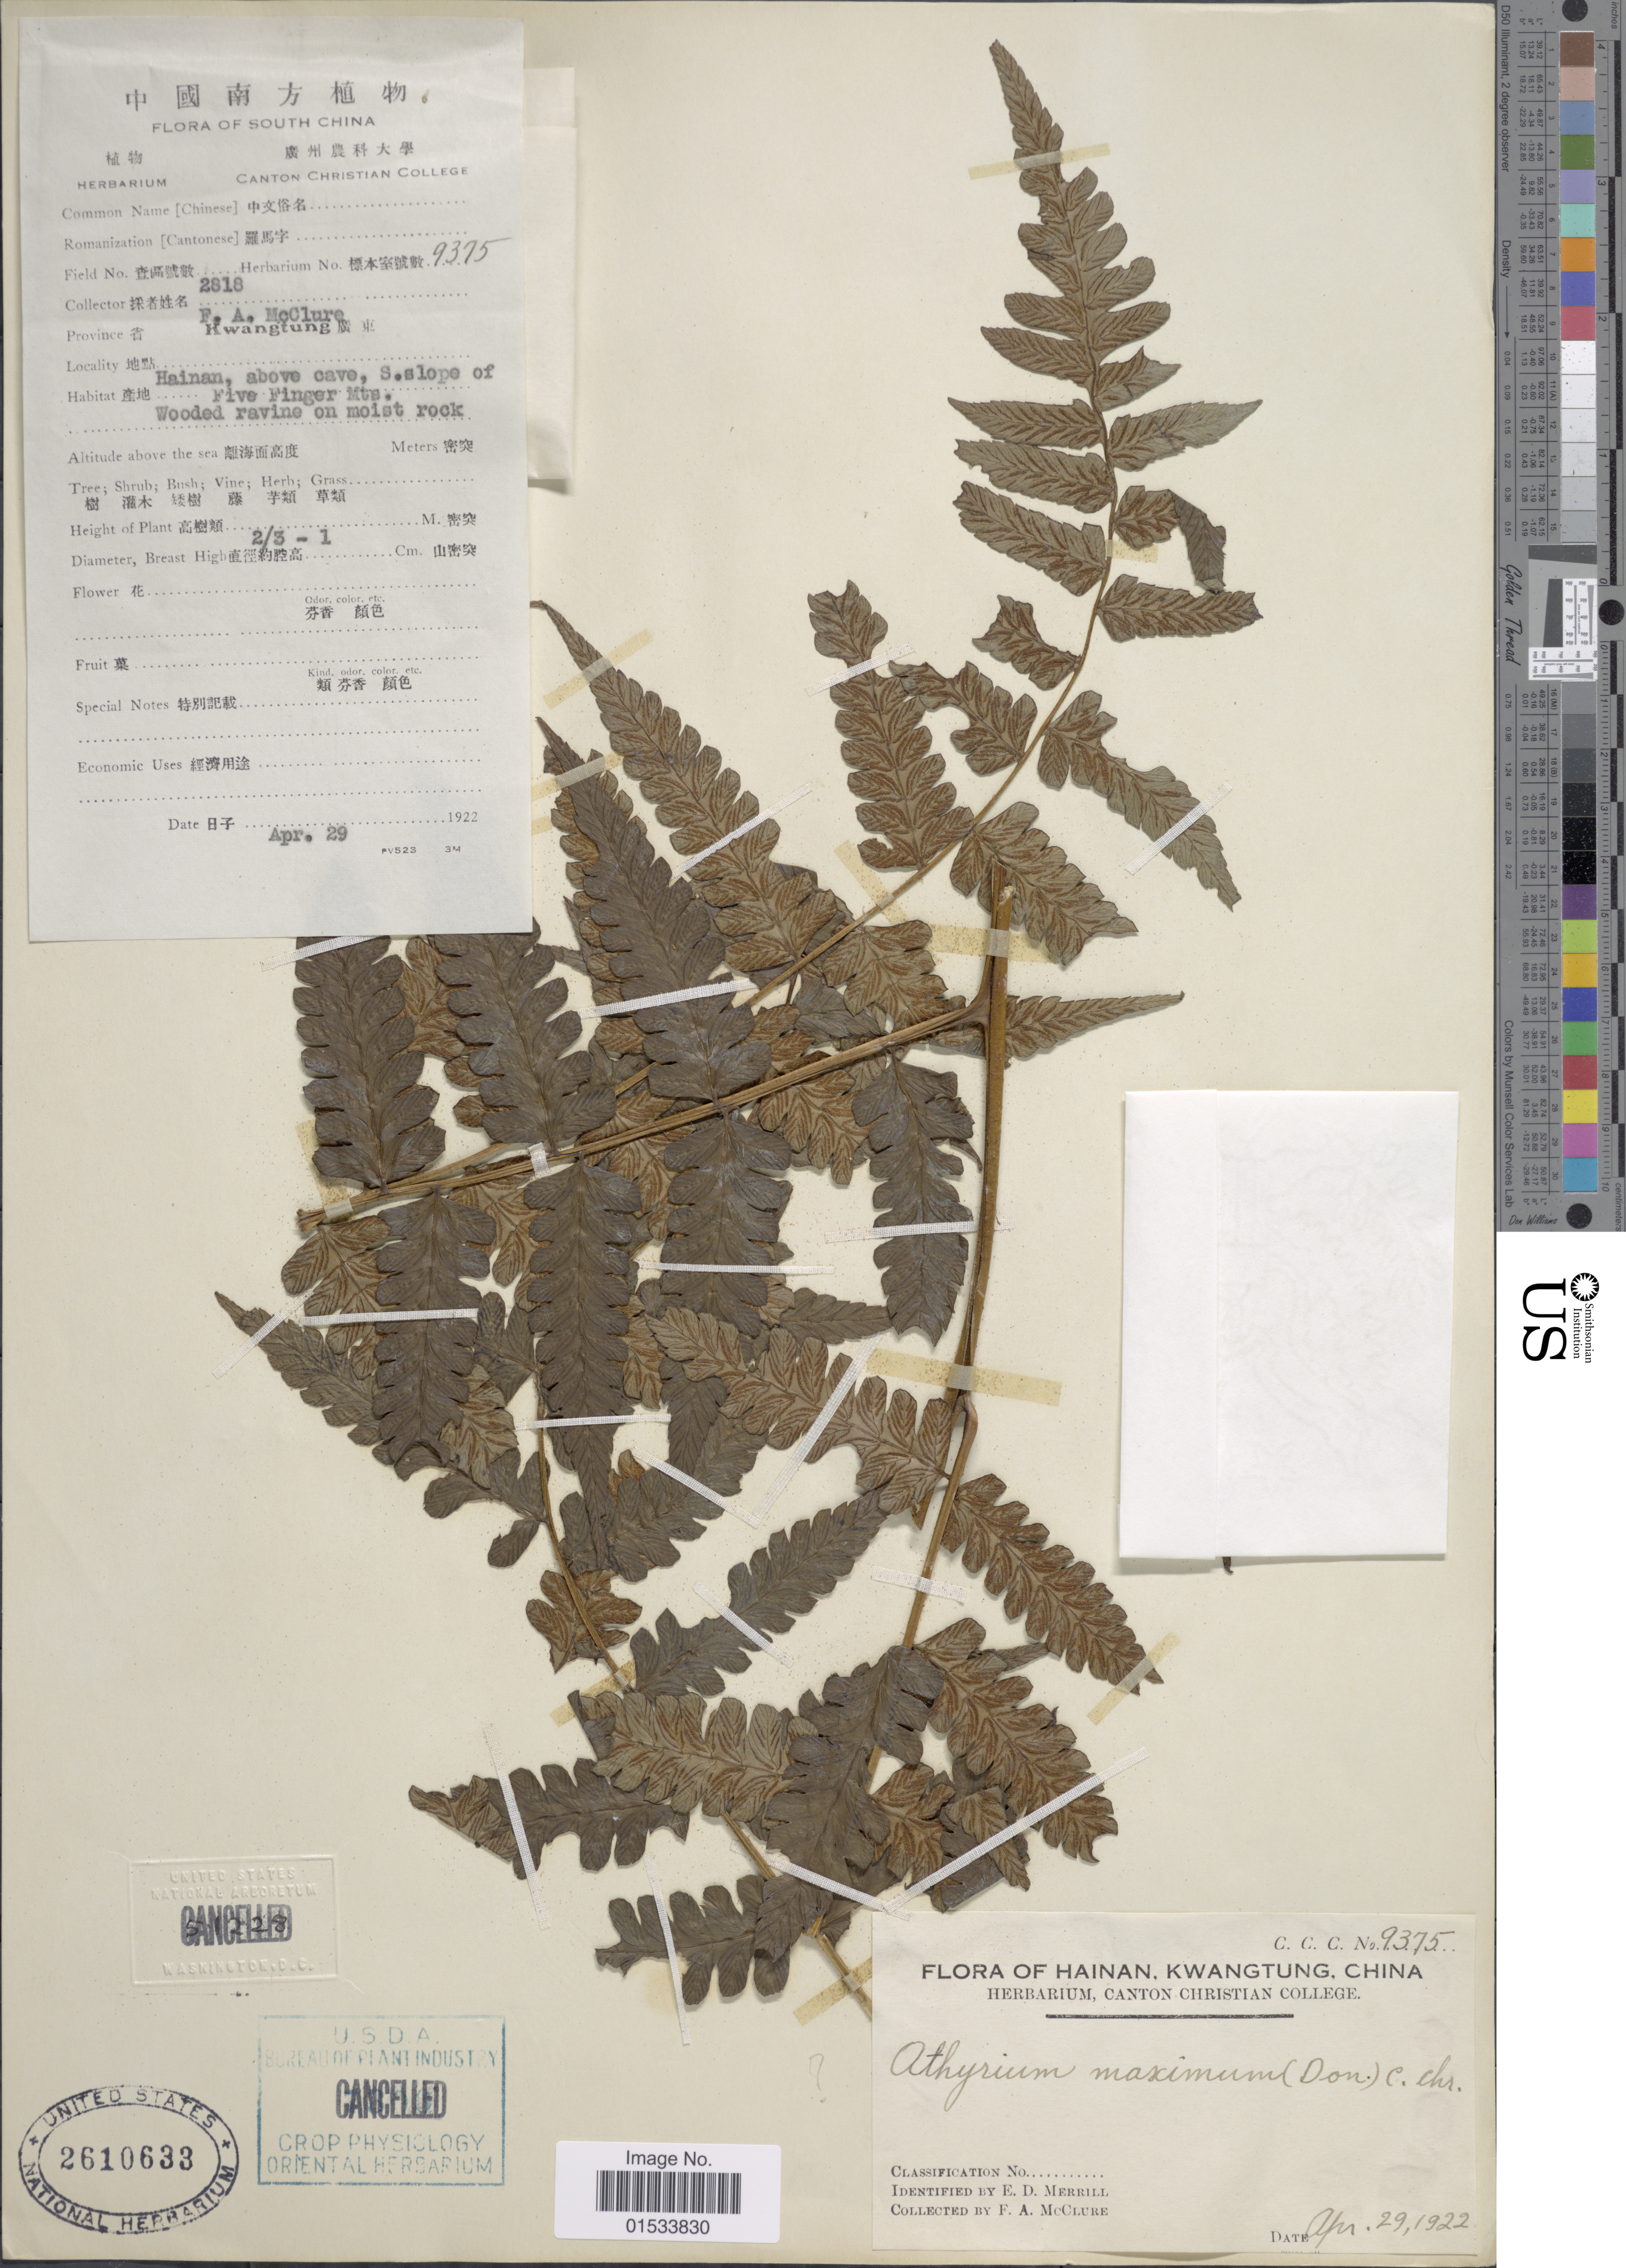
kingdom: Plantae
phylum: Tracheophyta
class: Polypodiopsida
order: Polypodiales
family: Athyriaceae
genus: Diplazium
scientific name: Diplazium giganteum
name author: (Baker) Ching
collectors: F. A. McClure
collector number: C. C. C. 9375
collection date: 1922-04-29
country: China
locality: Hainan. Kwangtung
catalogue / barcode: US 261033